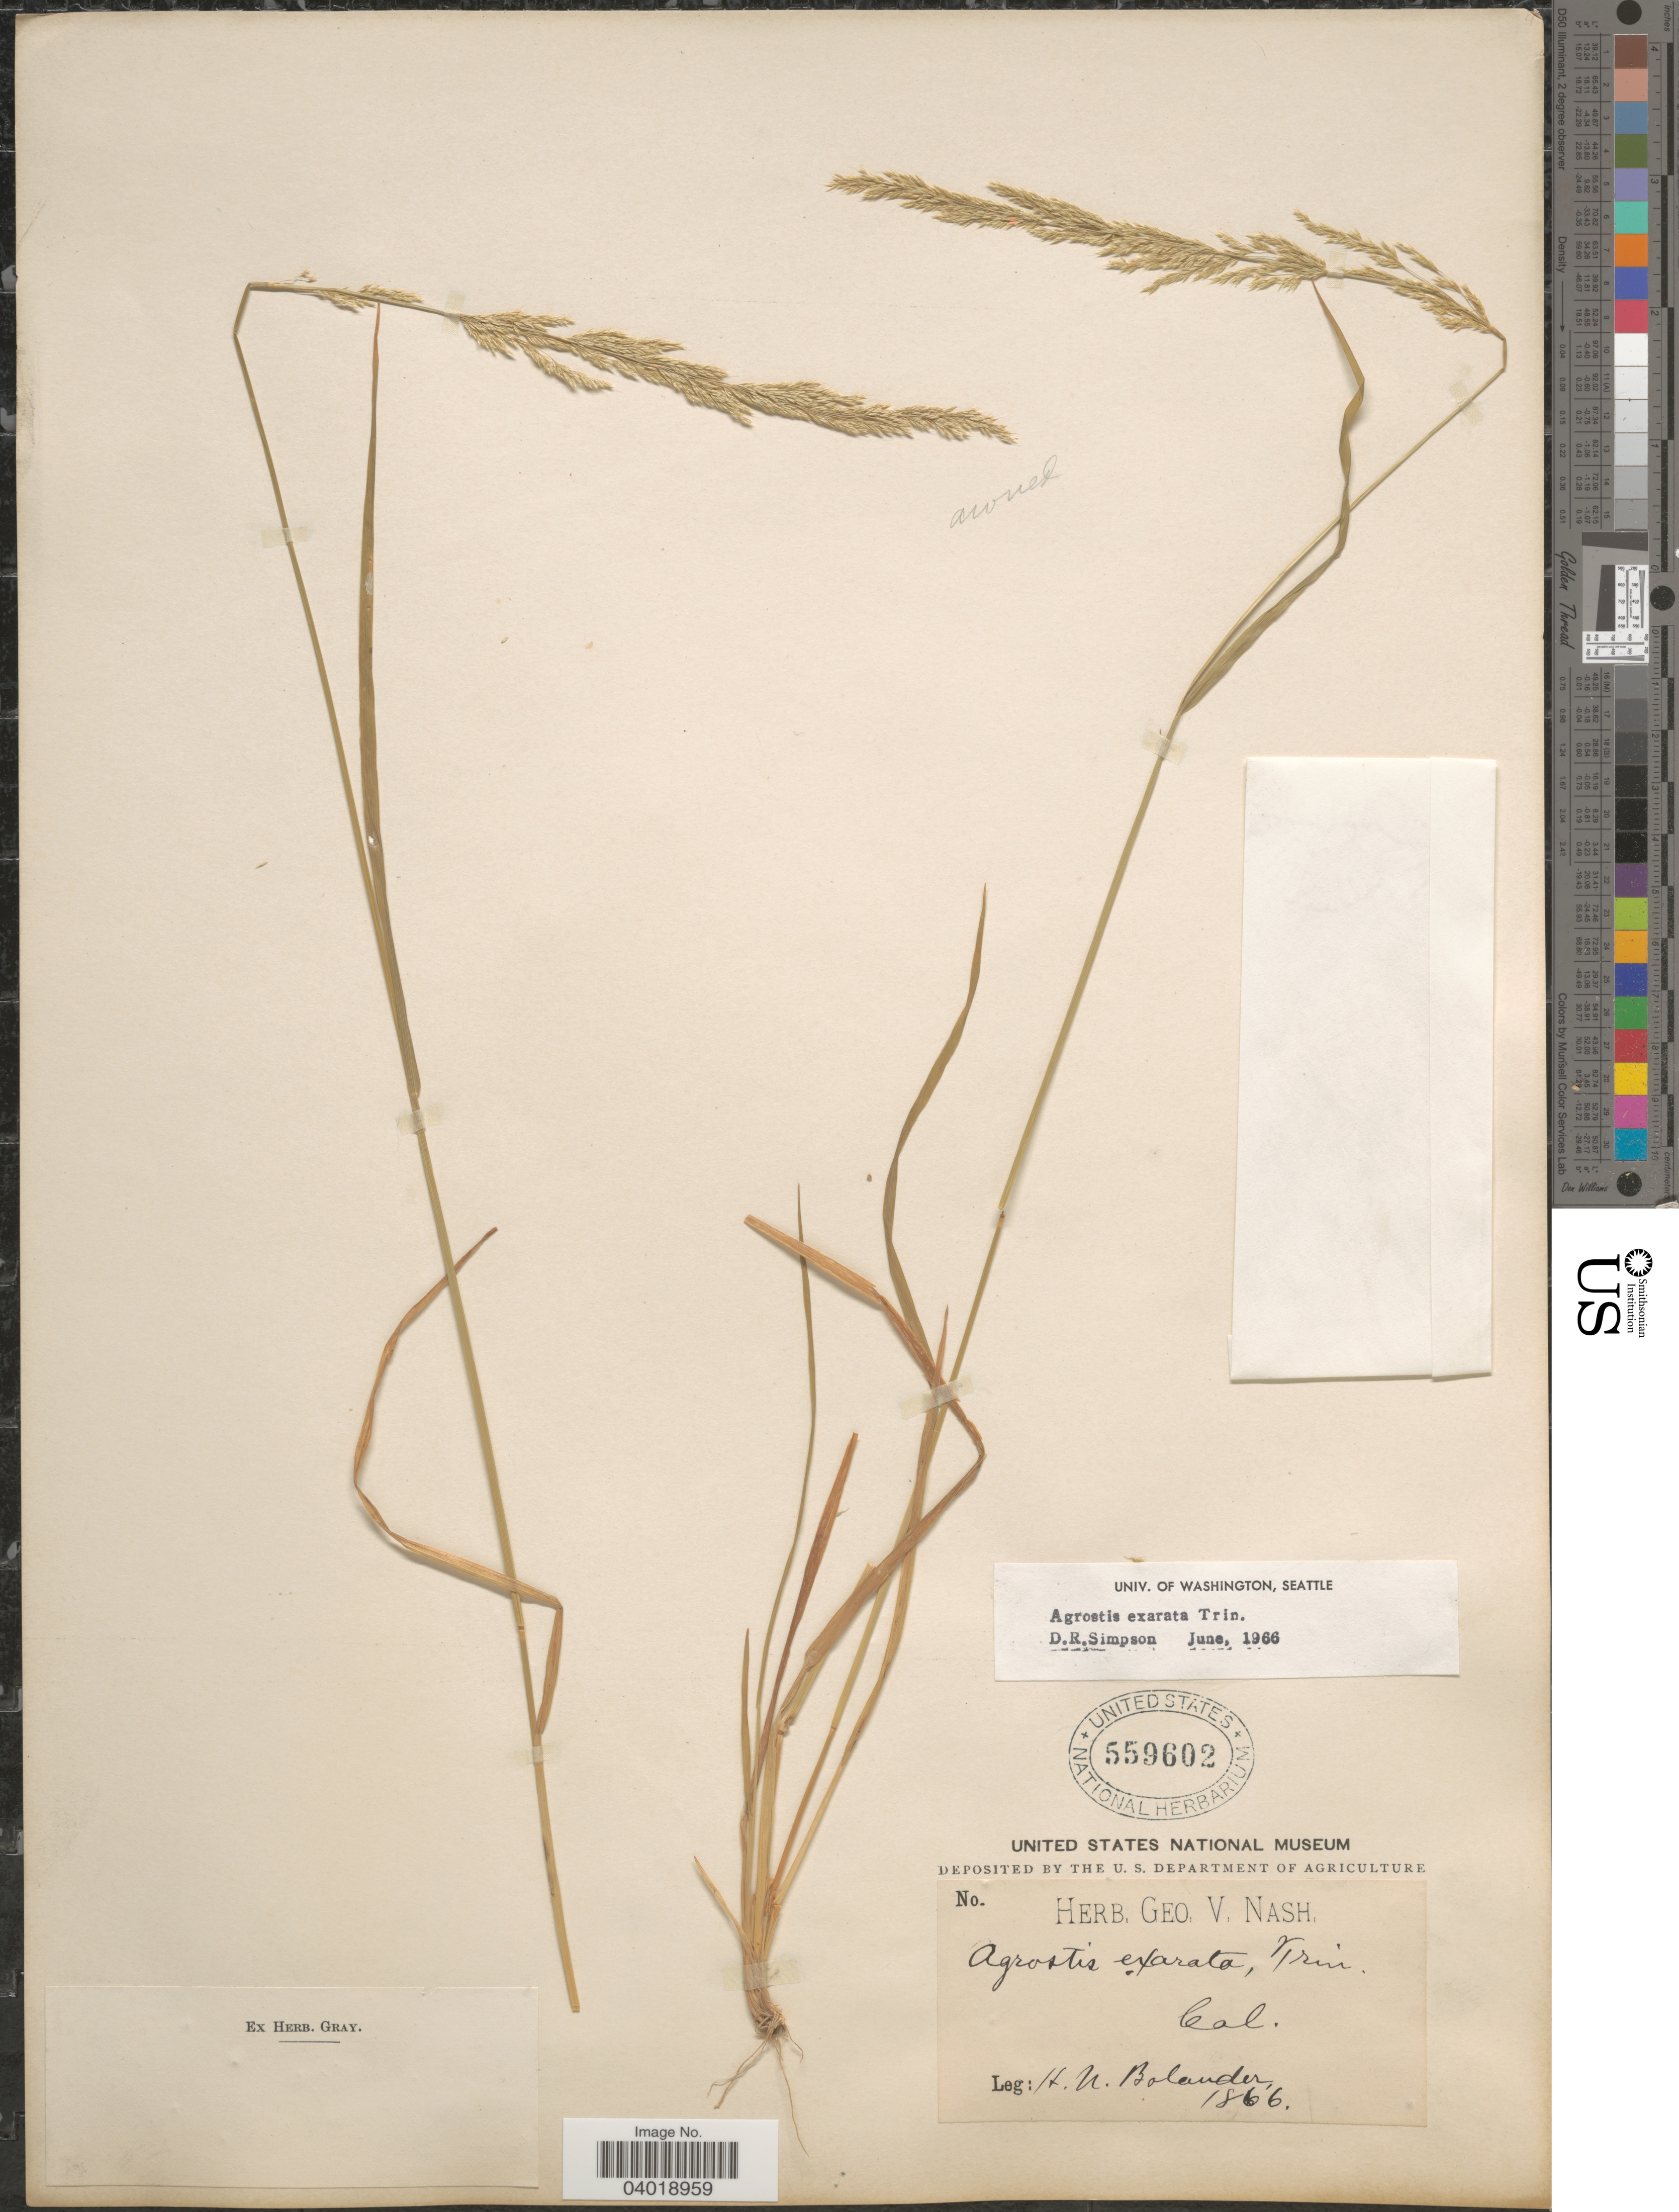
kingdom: Plantae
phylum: Tracheophyta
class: Liliopsida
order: Poales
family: Poaceae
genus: Agrostis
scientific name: Agrostis exarata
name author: Trin.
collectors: H. Bolander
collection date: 1866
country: United States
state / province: California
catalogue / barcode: US 559602